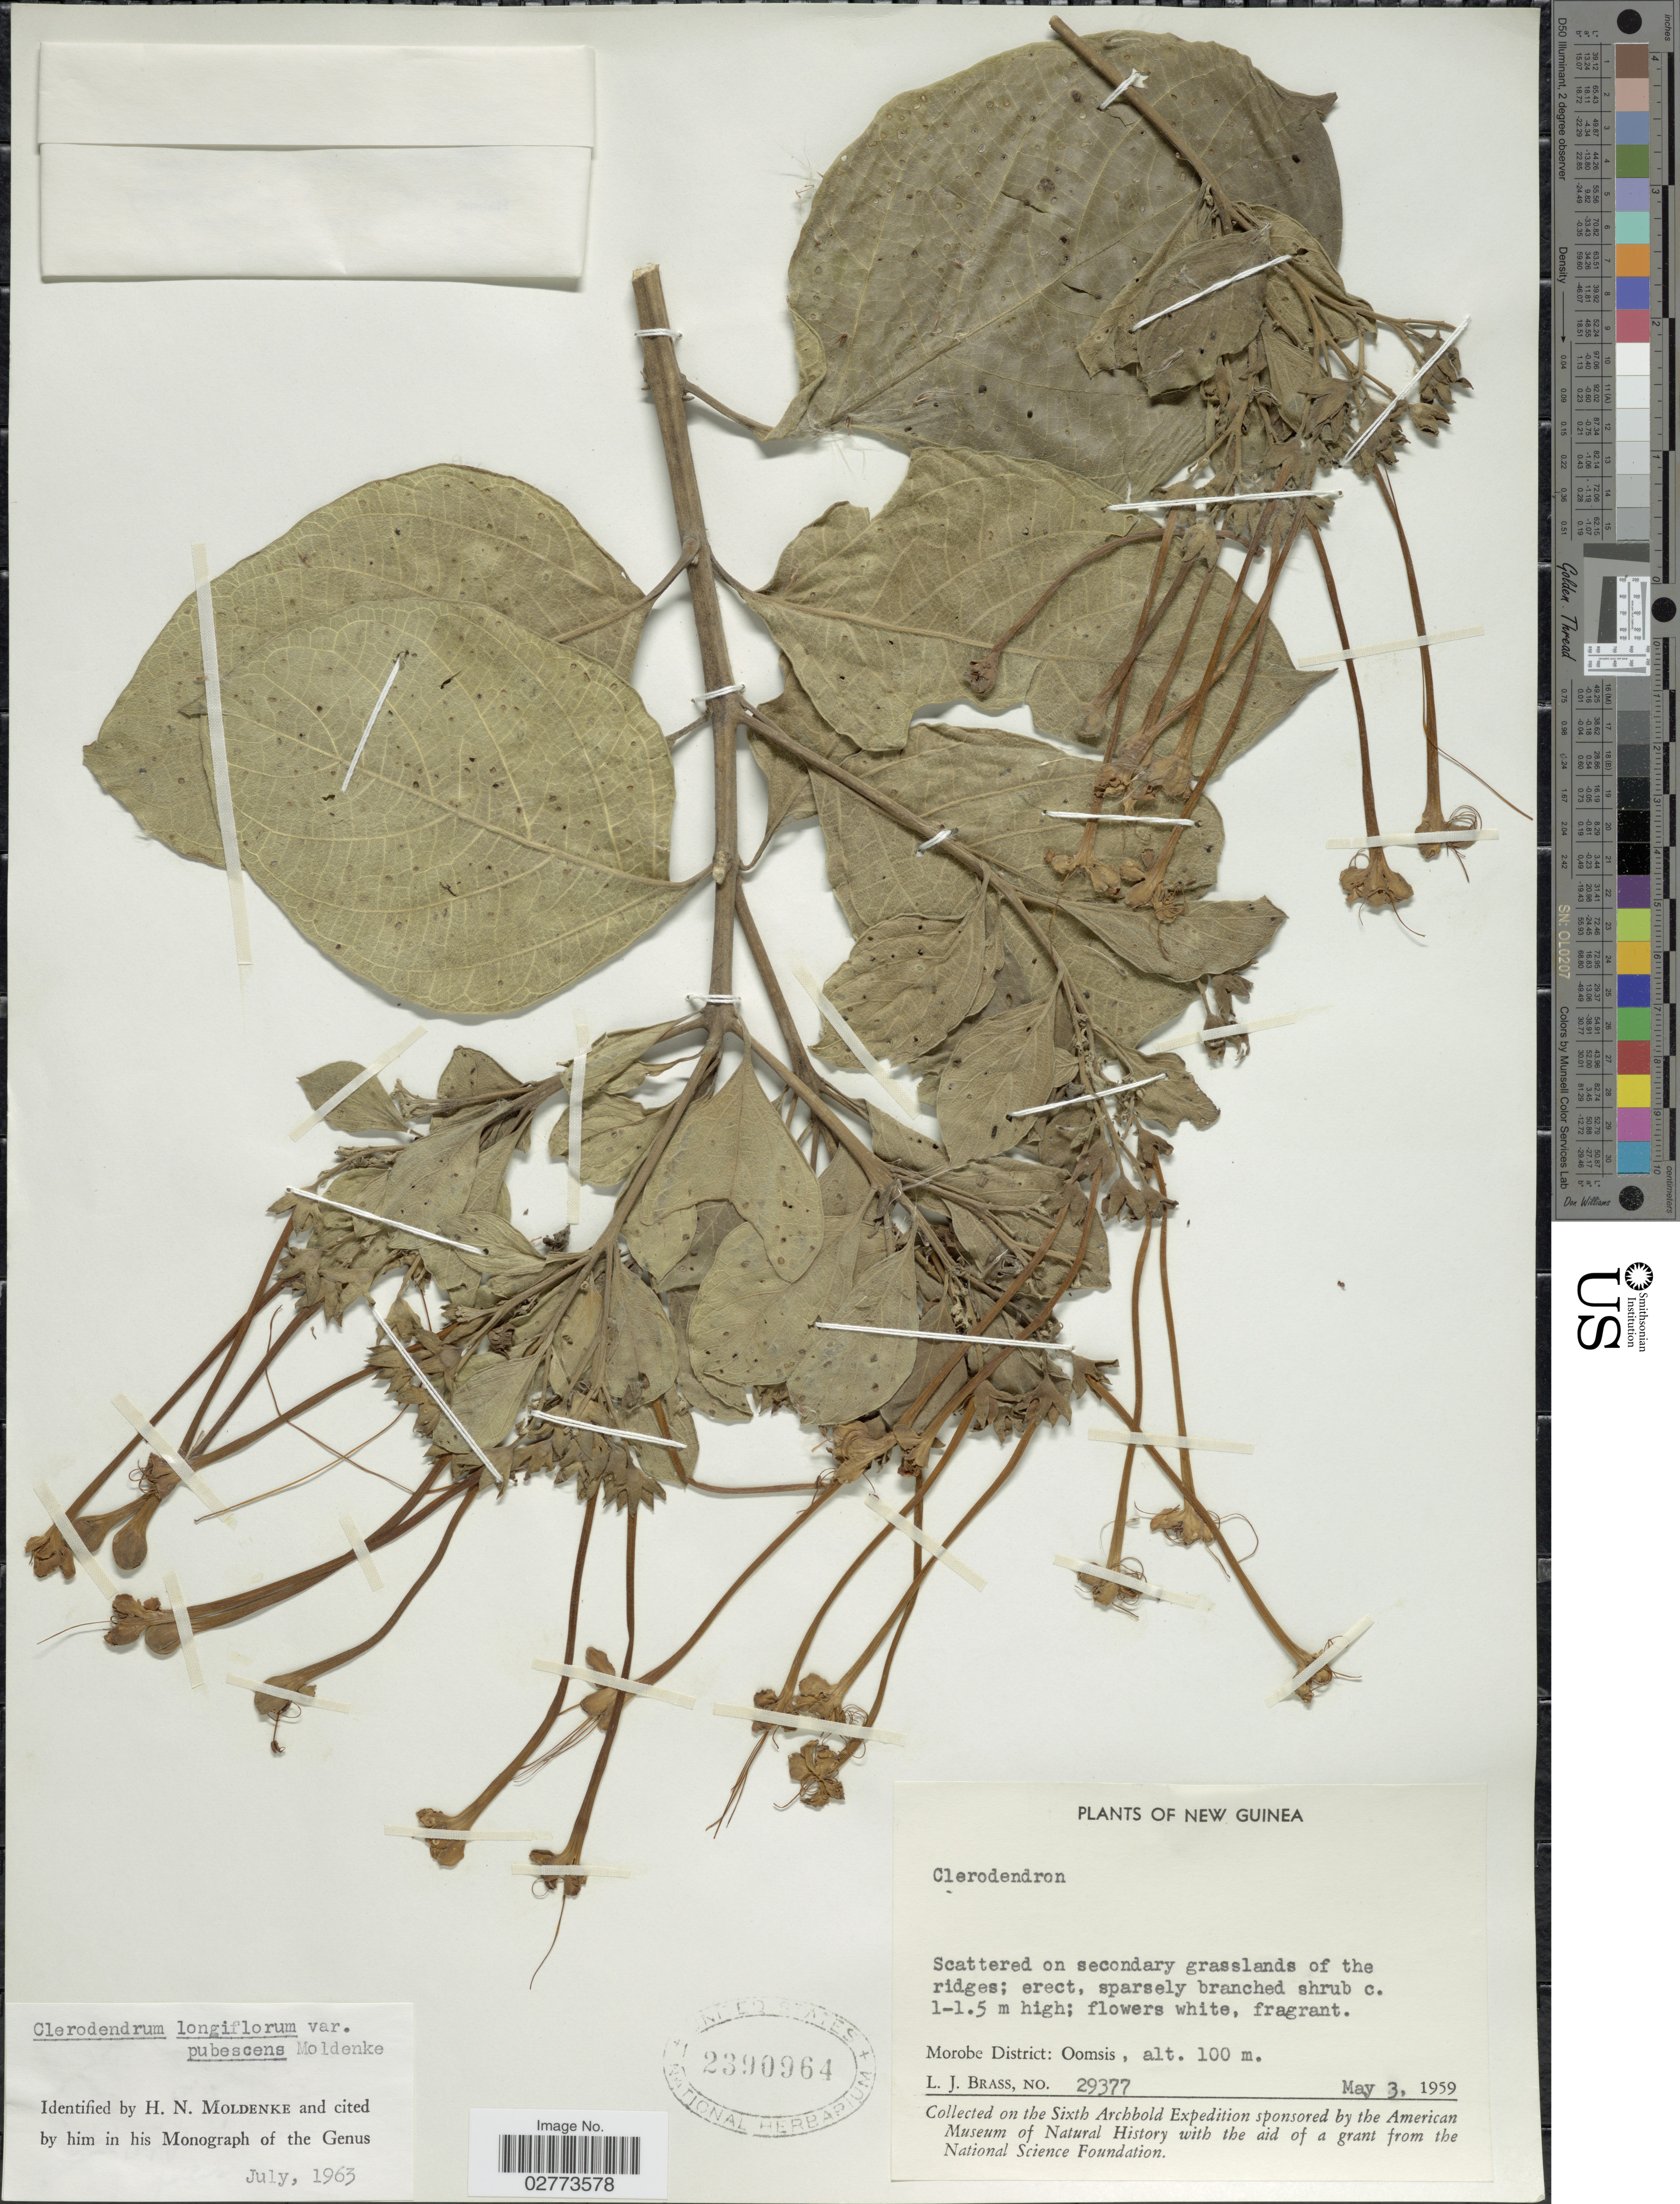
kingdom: Plantae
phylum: Tracheophyta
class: Magnoliopsida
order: Lamiales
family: Lamiaceae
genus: Clerodendrum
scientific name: Clerodendrum longiflorum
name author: Decne.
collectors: L. J. Brass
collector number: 29377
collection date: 1959-05-03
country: Papua New Guinea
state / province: Morobe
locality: New Guinea. Morobe District: Oomsis.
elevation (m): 100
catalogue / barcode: US 2390964